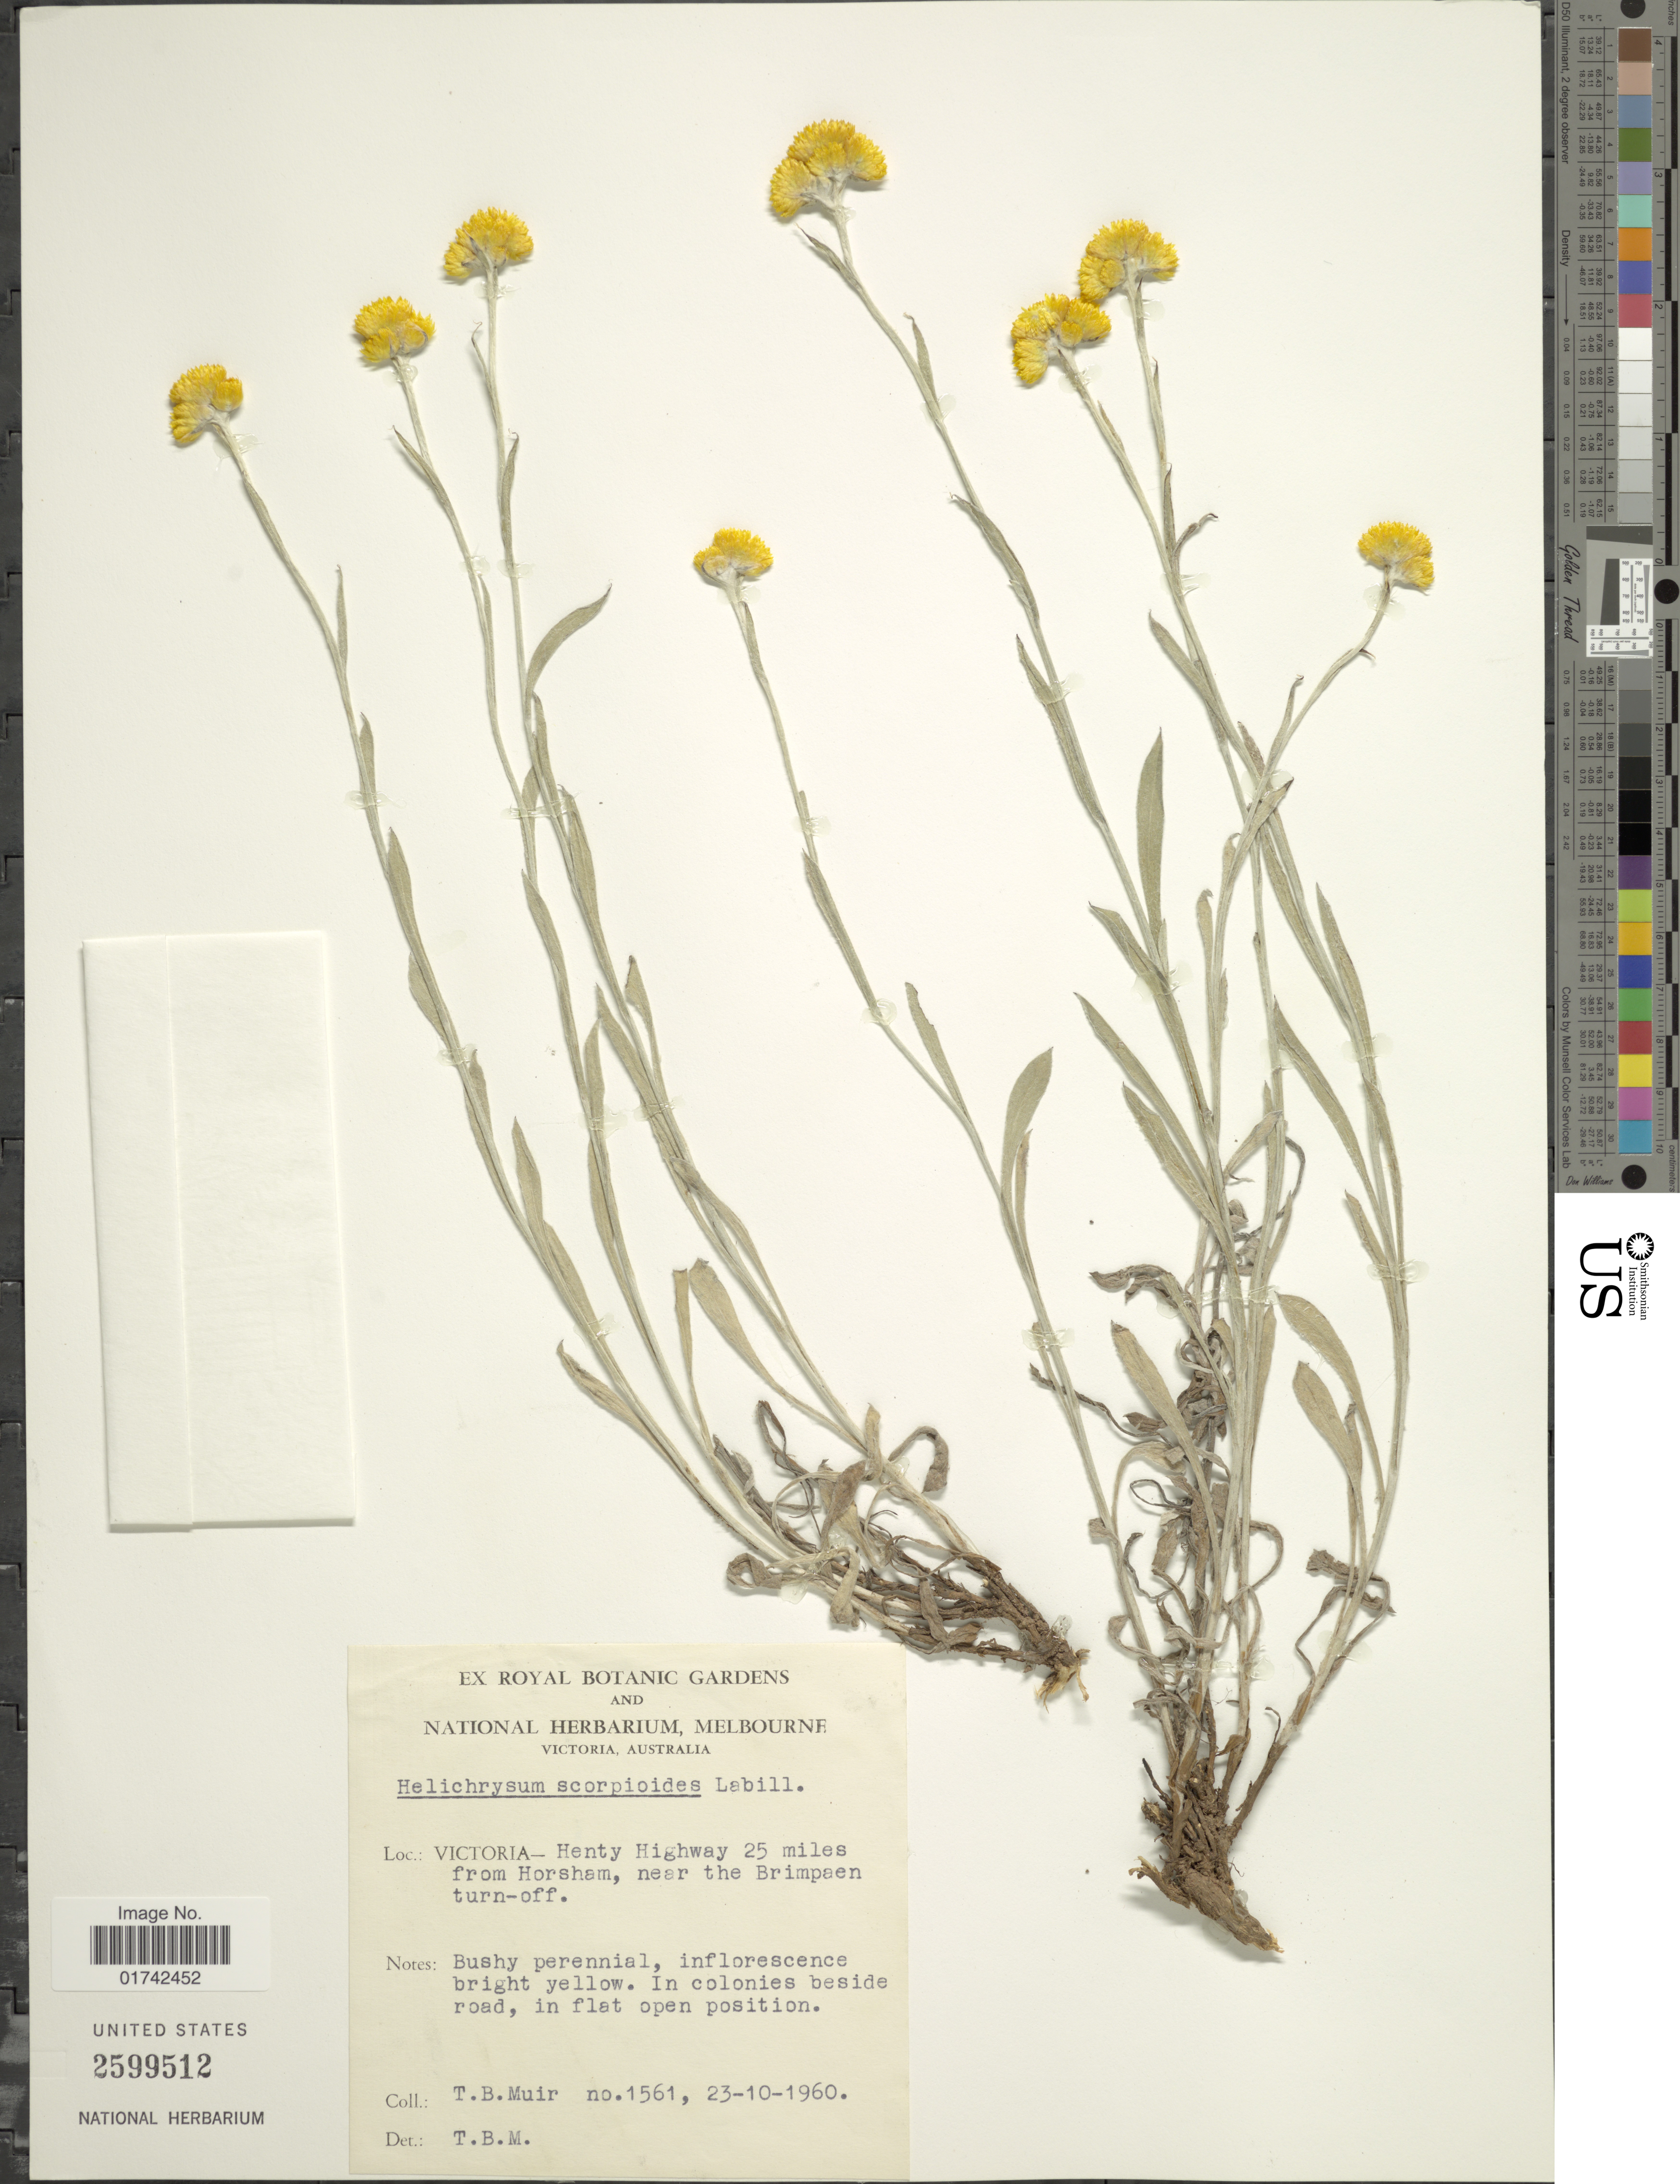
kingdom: Plantae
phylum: Tracheophyta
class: Magnoliopsida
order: Asterales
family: Asteraceae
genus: Helichrysum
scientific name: Helichrysum apiculatum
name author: (Labill.) D. Don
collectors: T. Muir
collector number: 1561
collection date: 1960-10-23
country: Australia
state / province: Victoria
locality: Victoria, Henty Highway 25 miles from Horsham, near the Brimpaen turn-off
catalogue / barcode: US 2599512